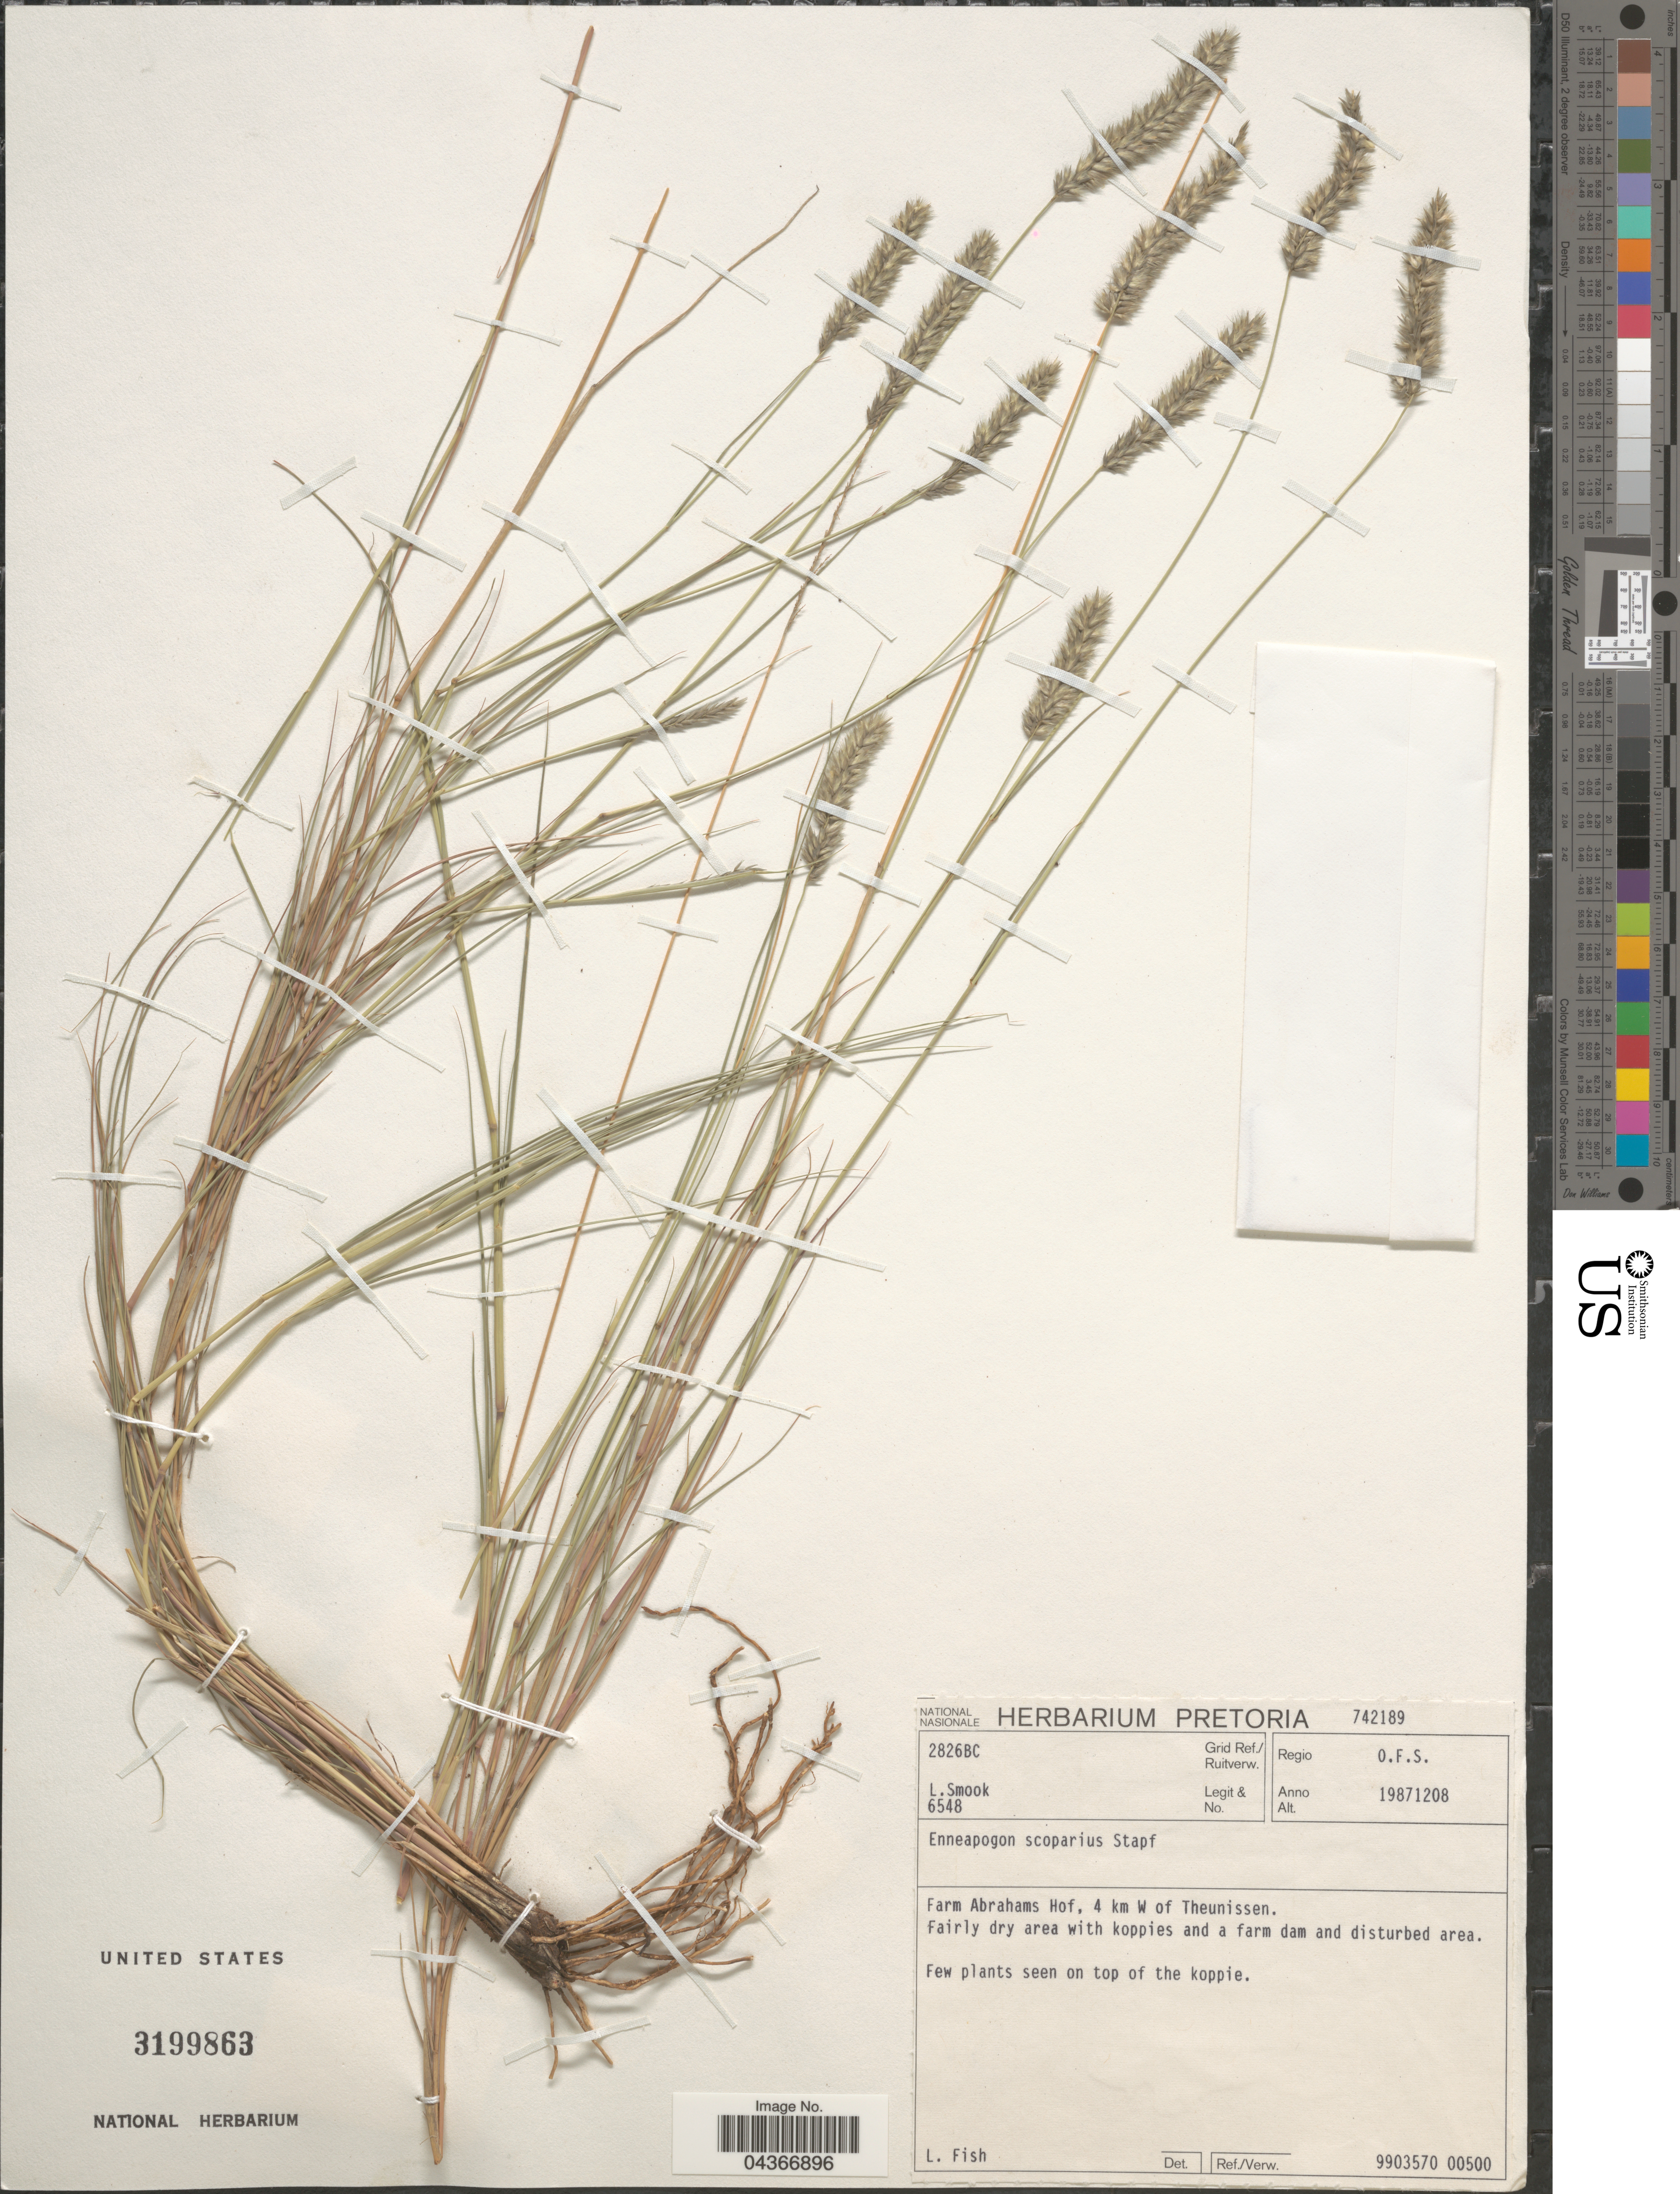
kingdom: Plantae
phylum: Tracheophyta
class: Liliopsida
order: Poales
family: Poaceae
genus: Enneapogon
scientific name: Enneapogon scoparius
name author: Stapf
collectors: L. Smook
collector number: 6548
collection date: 1987-12-08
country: South Africa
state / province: Free State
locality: Grid Ref./ Ruitverw. 2826BC. Regio O.F.S. Farm Abrahams Hof, 4 km W of Theunissen.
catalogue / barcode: US 3199863